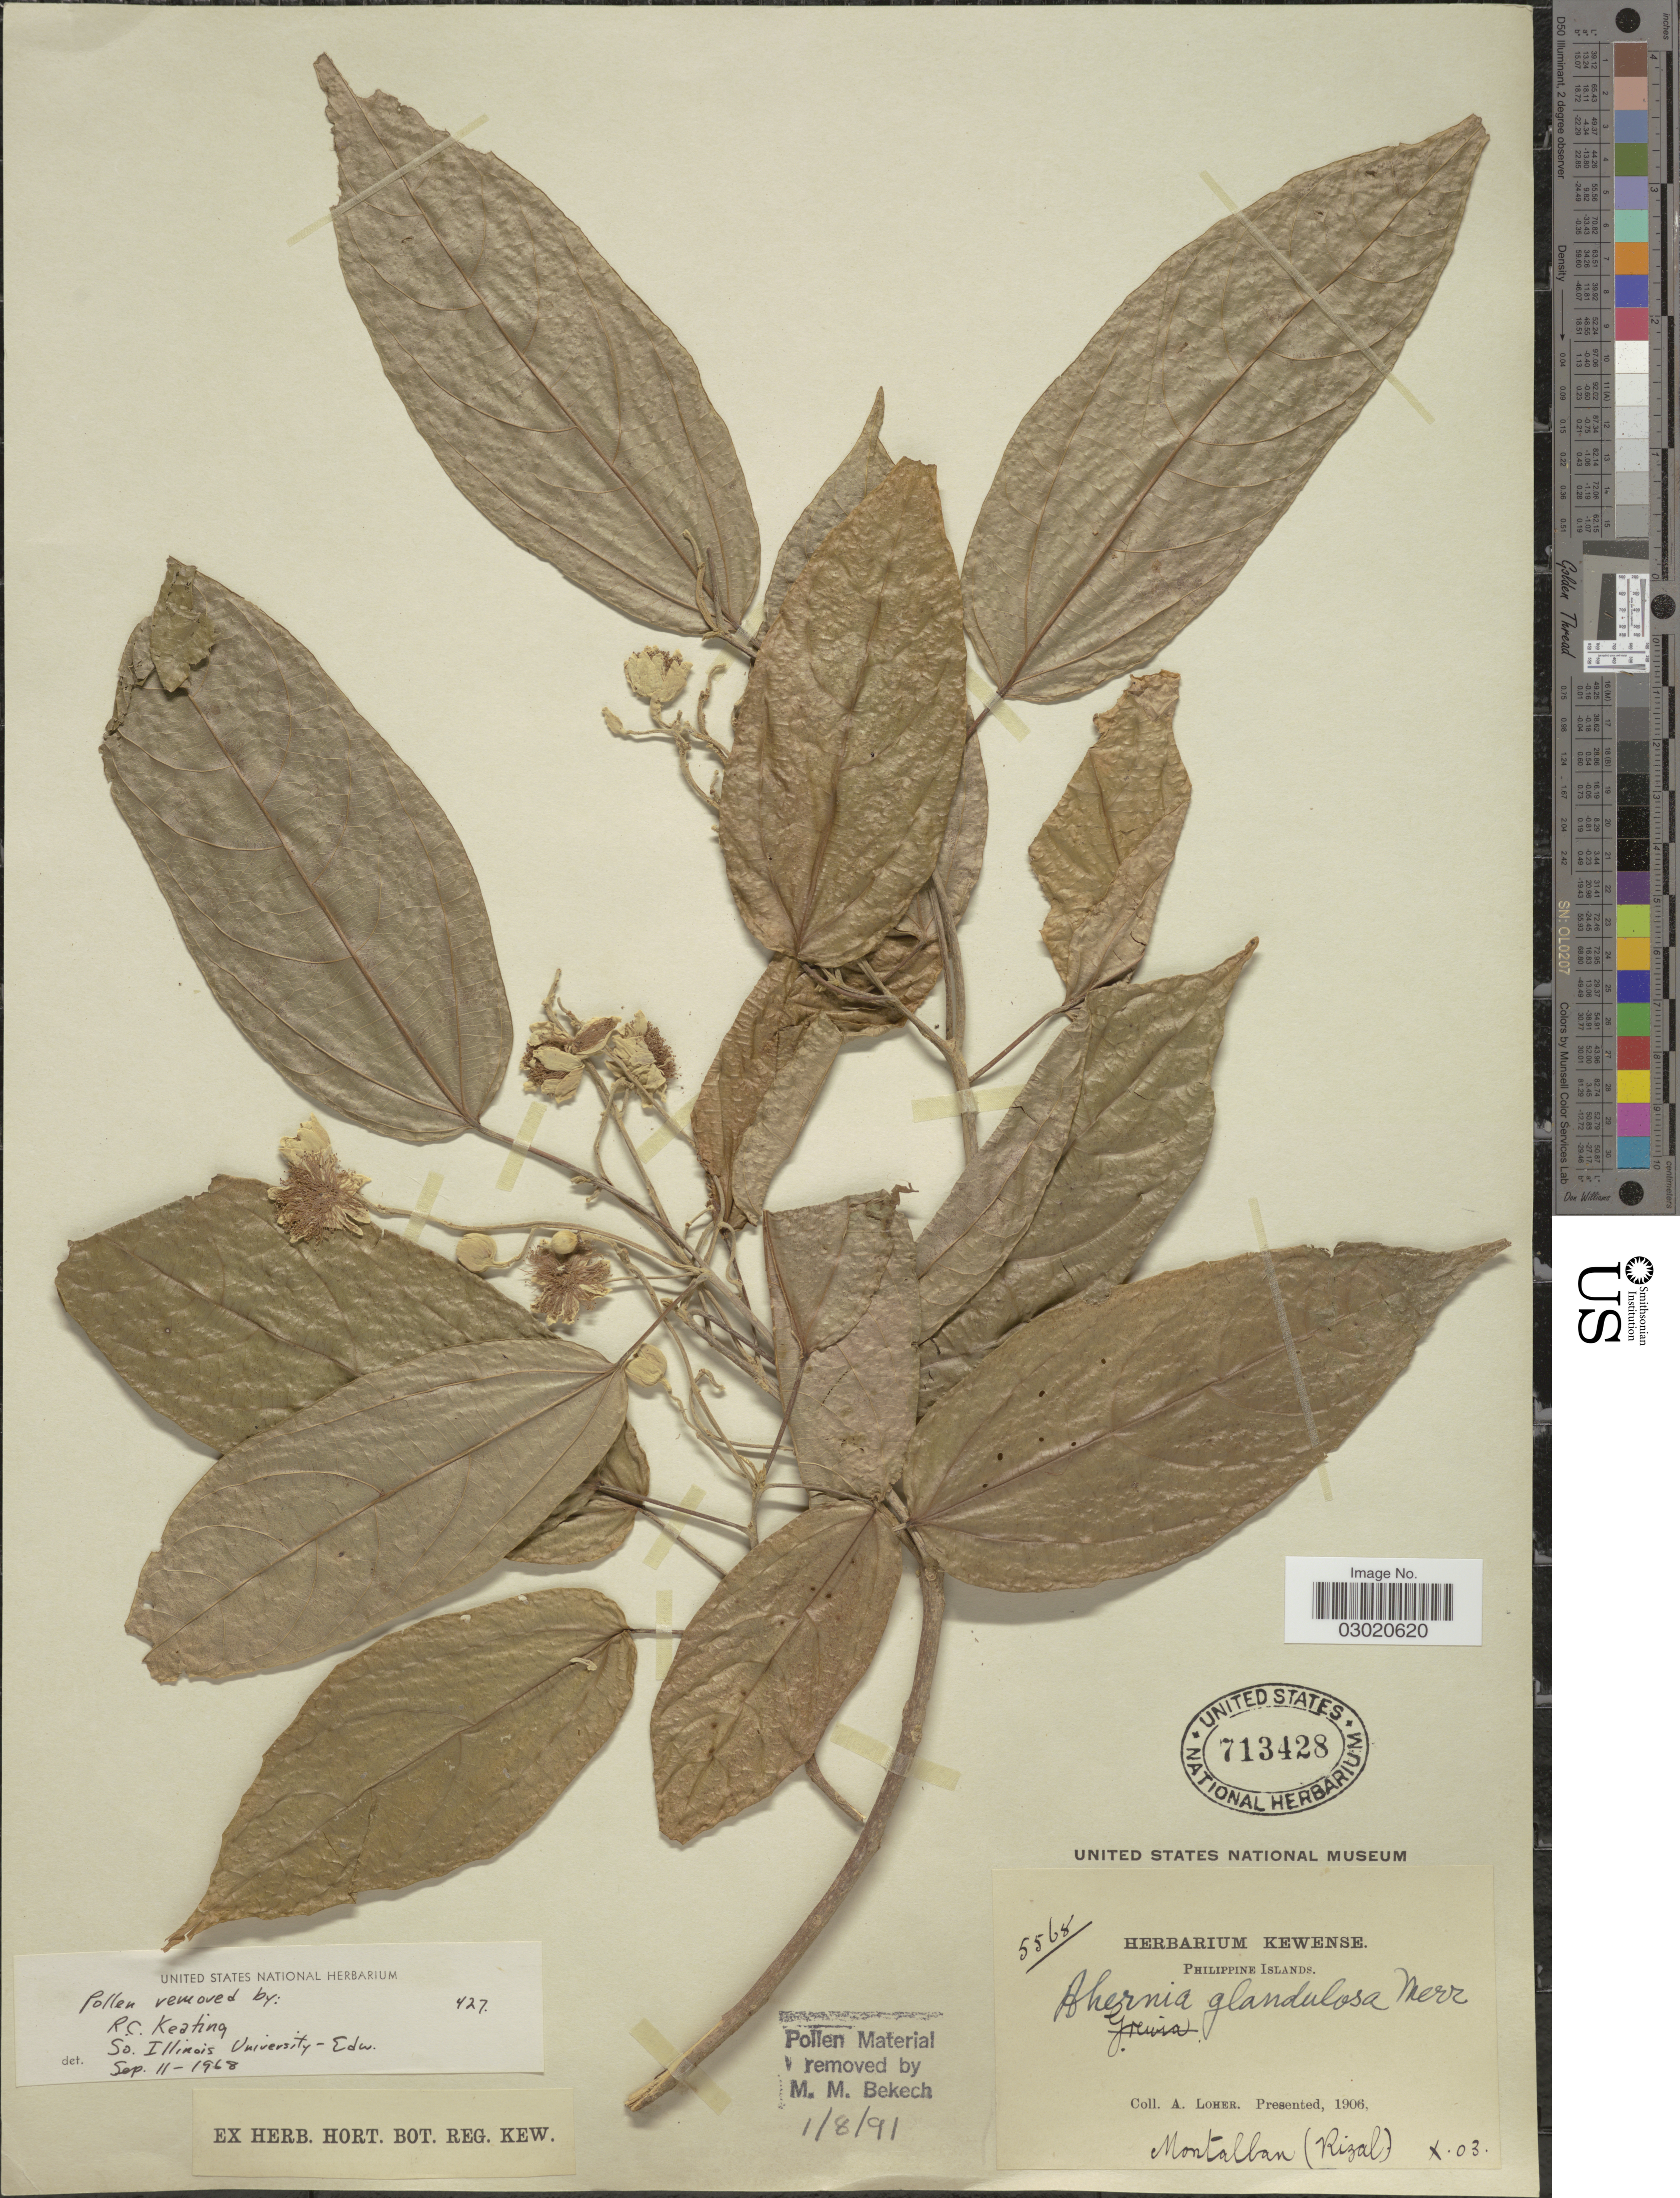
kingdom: Plantae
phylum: Tracheophyta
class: Magnoliopsida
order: Malpighiales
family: Achariaceae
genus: Ahernia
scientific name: Ahernia glandulosa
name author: Merr.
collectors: A. Loher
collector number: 5568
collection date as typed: Transcribed d/m/y: /10/3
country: Philippines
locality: Montalban (Rizal).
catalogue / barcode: US 713428